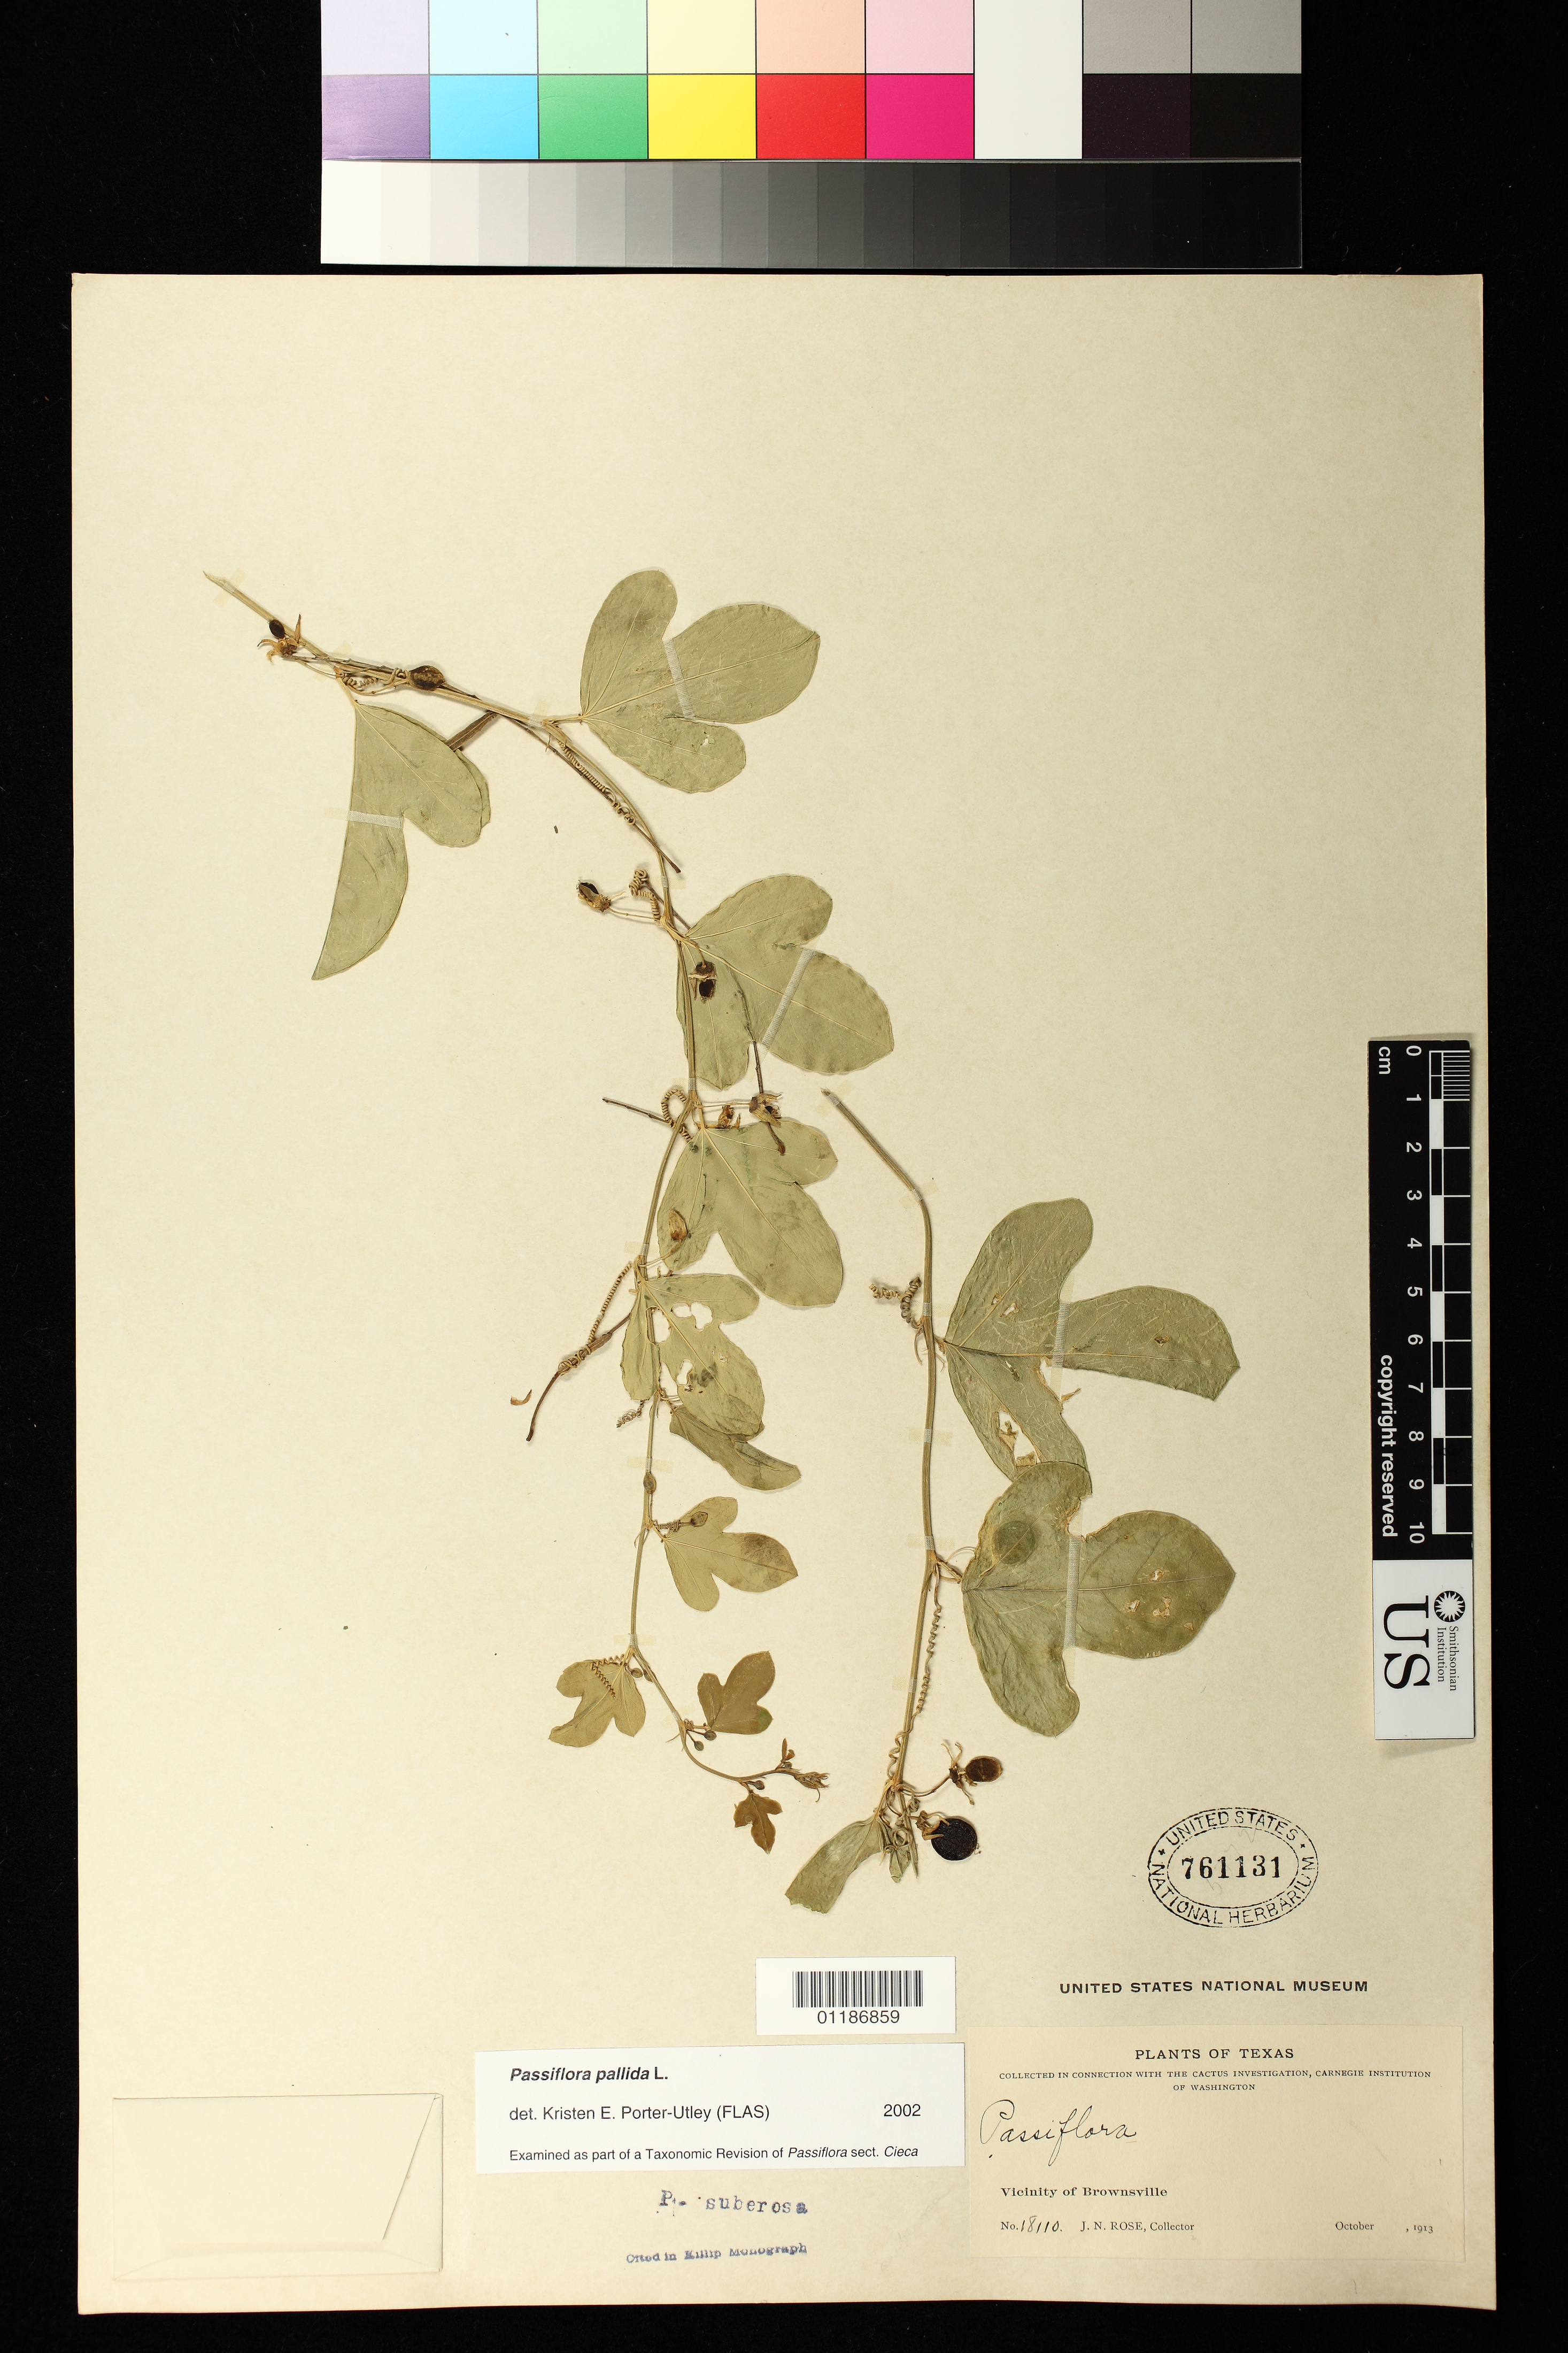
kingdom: Plantae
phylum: Tracheophyta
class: Magnoliopsida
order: Malpighiales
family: Passifloraceae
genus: Passiflora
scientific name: Passiflora pallida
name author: L.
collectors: J. N. Rose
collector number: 18110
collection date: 1913-10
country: United States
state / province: Texas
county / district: Cameron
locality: Vicinity of Brownsville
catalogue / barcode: US 761131